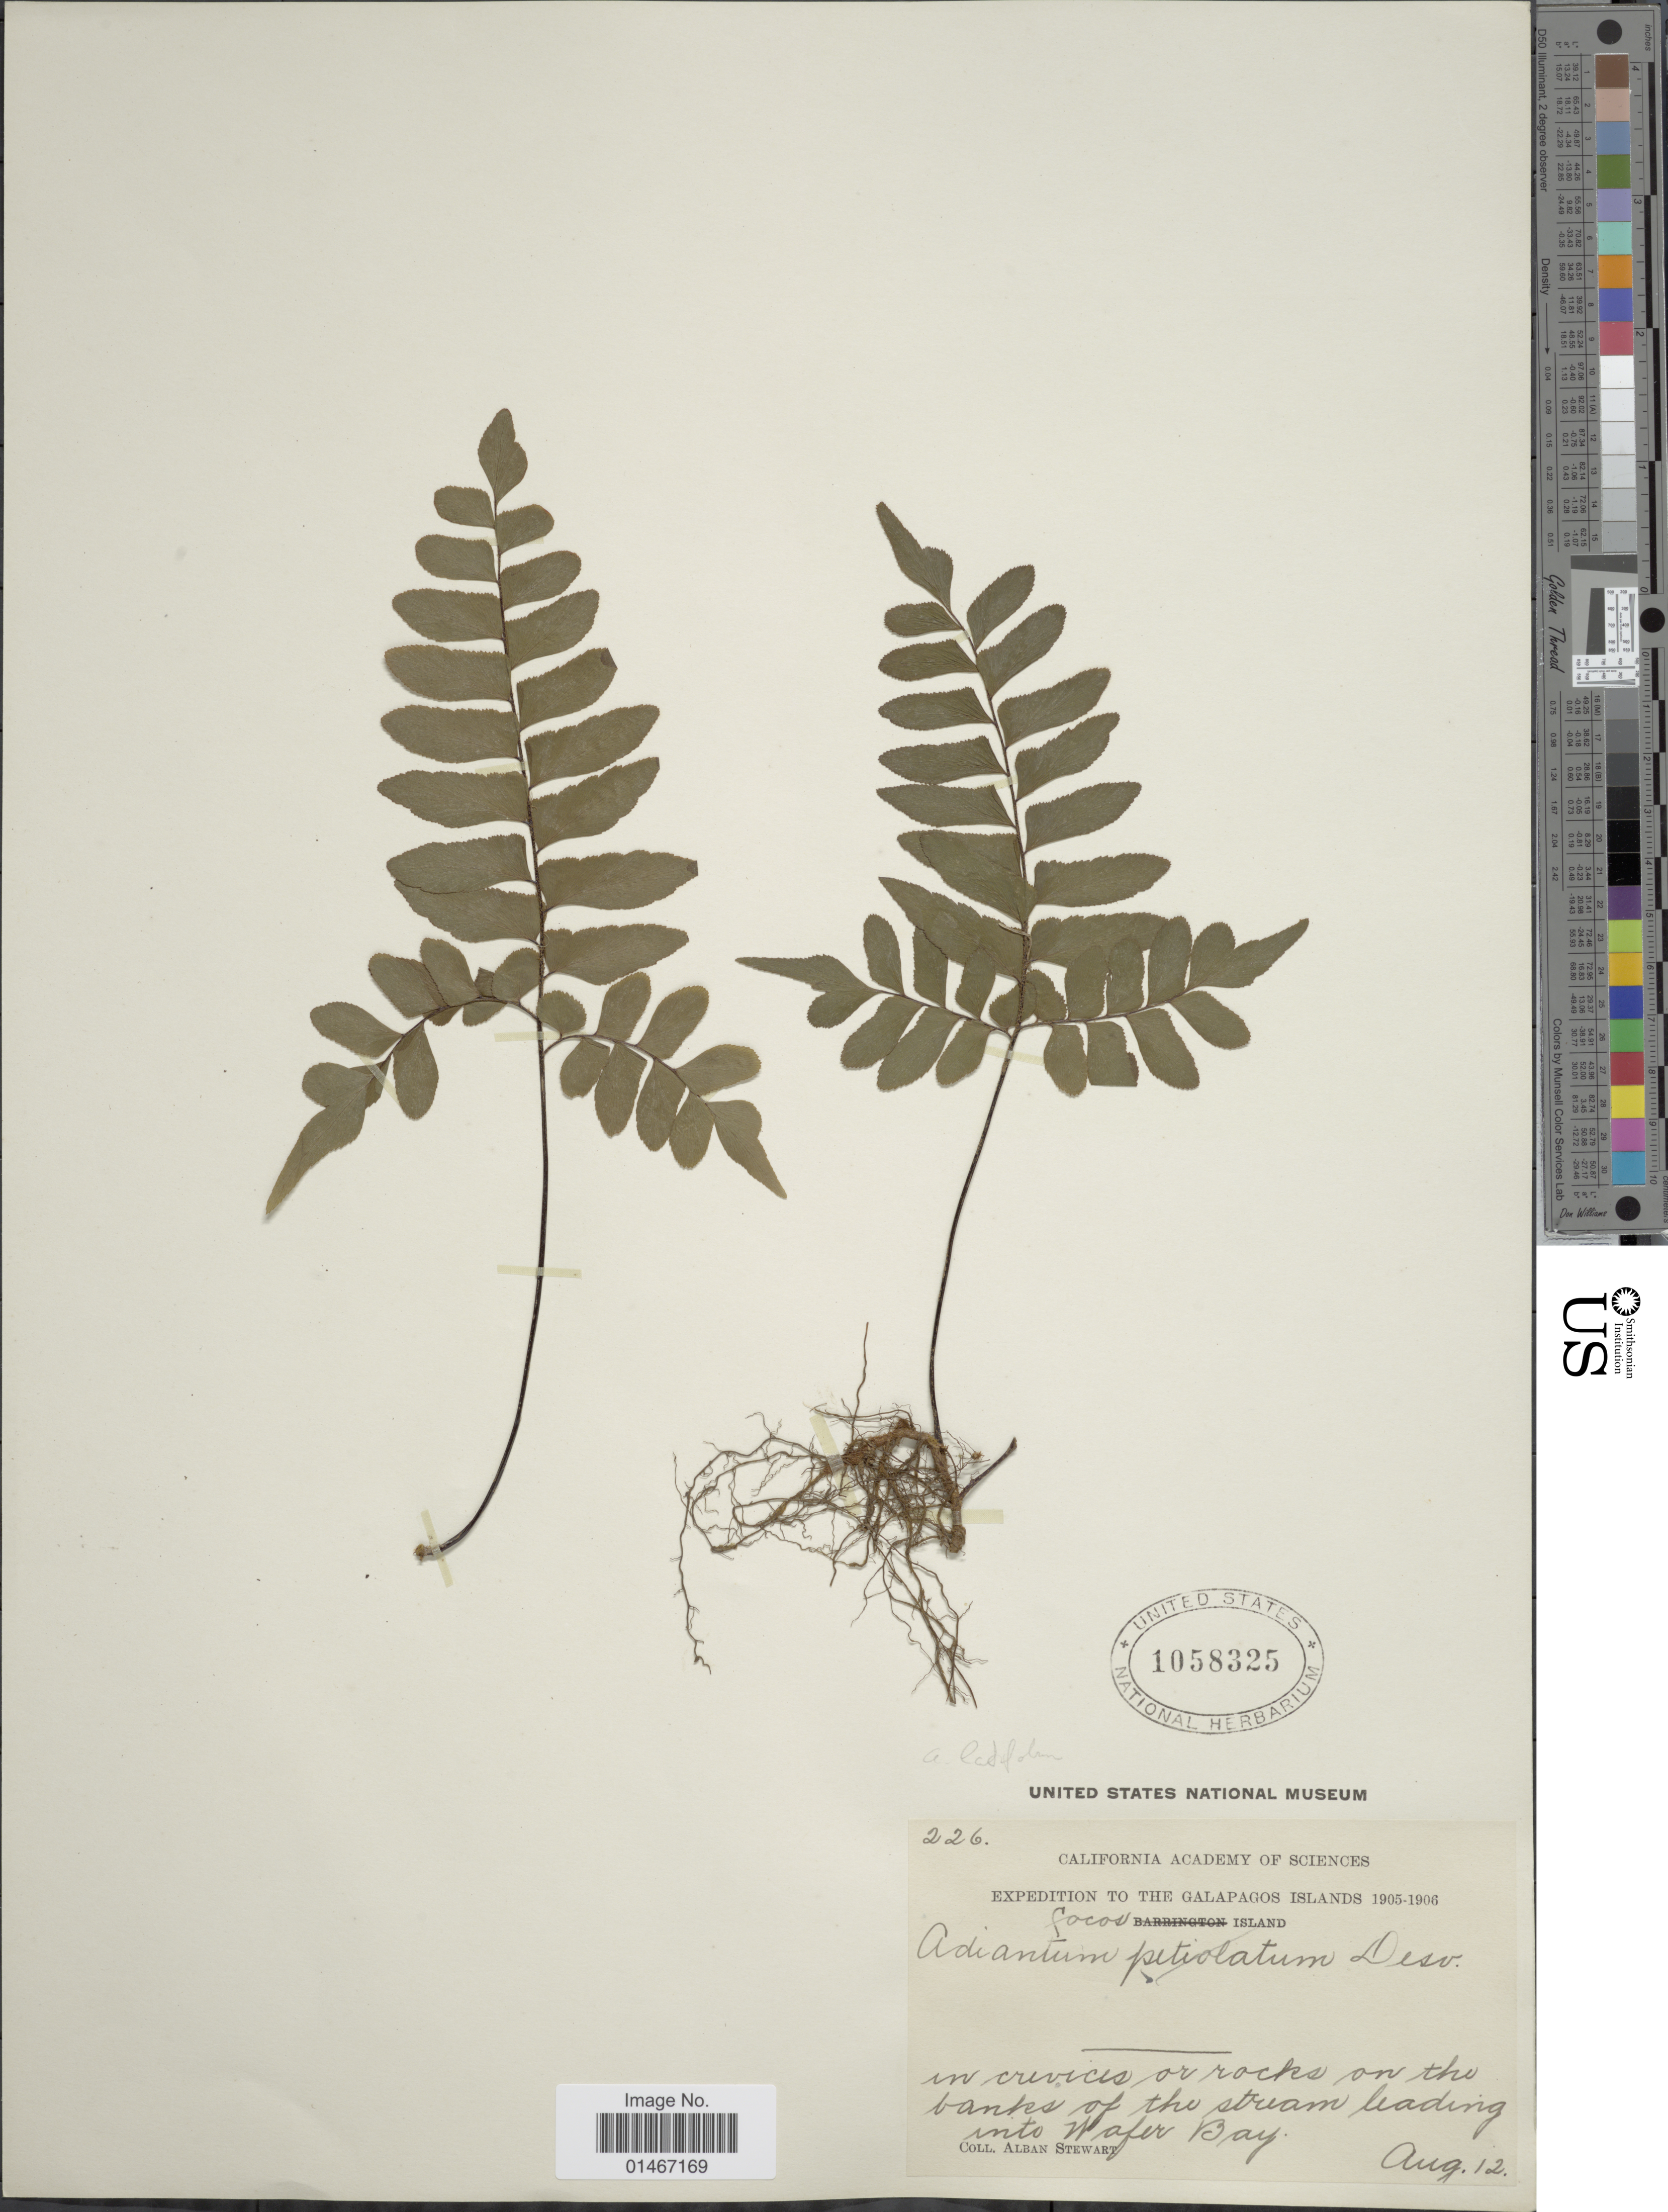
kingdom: Plantae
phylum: Tracheophyta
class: Polypodiopsida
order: Polypodiales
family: Pteridaceae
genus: Adiantum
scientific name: Adiantum latifolium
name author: Lam.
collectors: A. Stewart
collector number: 226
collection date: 1905-08-12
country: Costa Rica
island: Cocos Island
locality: In crevices of rocks on the banks of the steram leading into Wafer Bay. Cocos Island.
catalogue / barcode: US 1058325